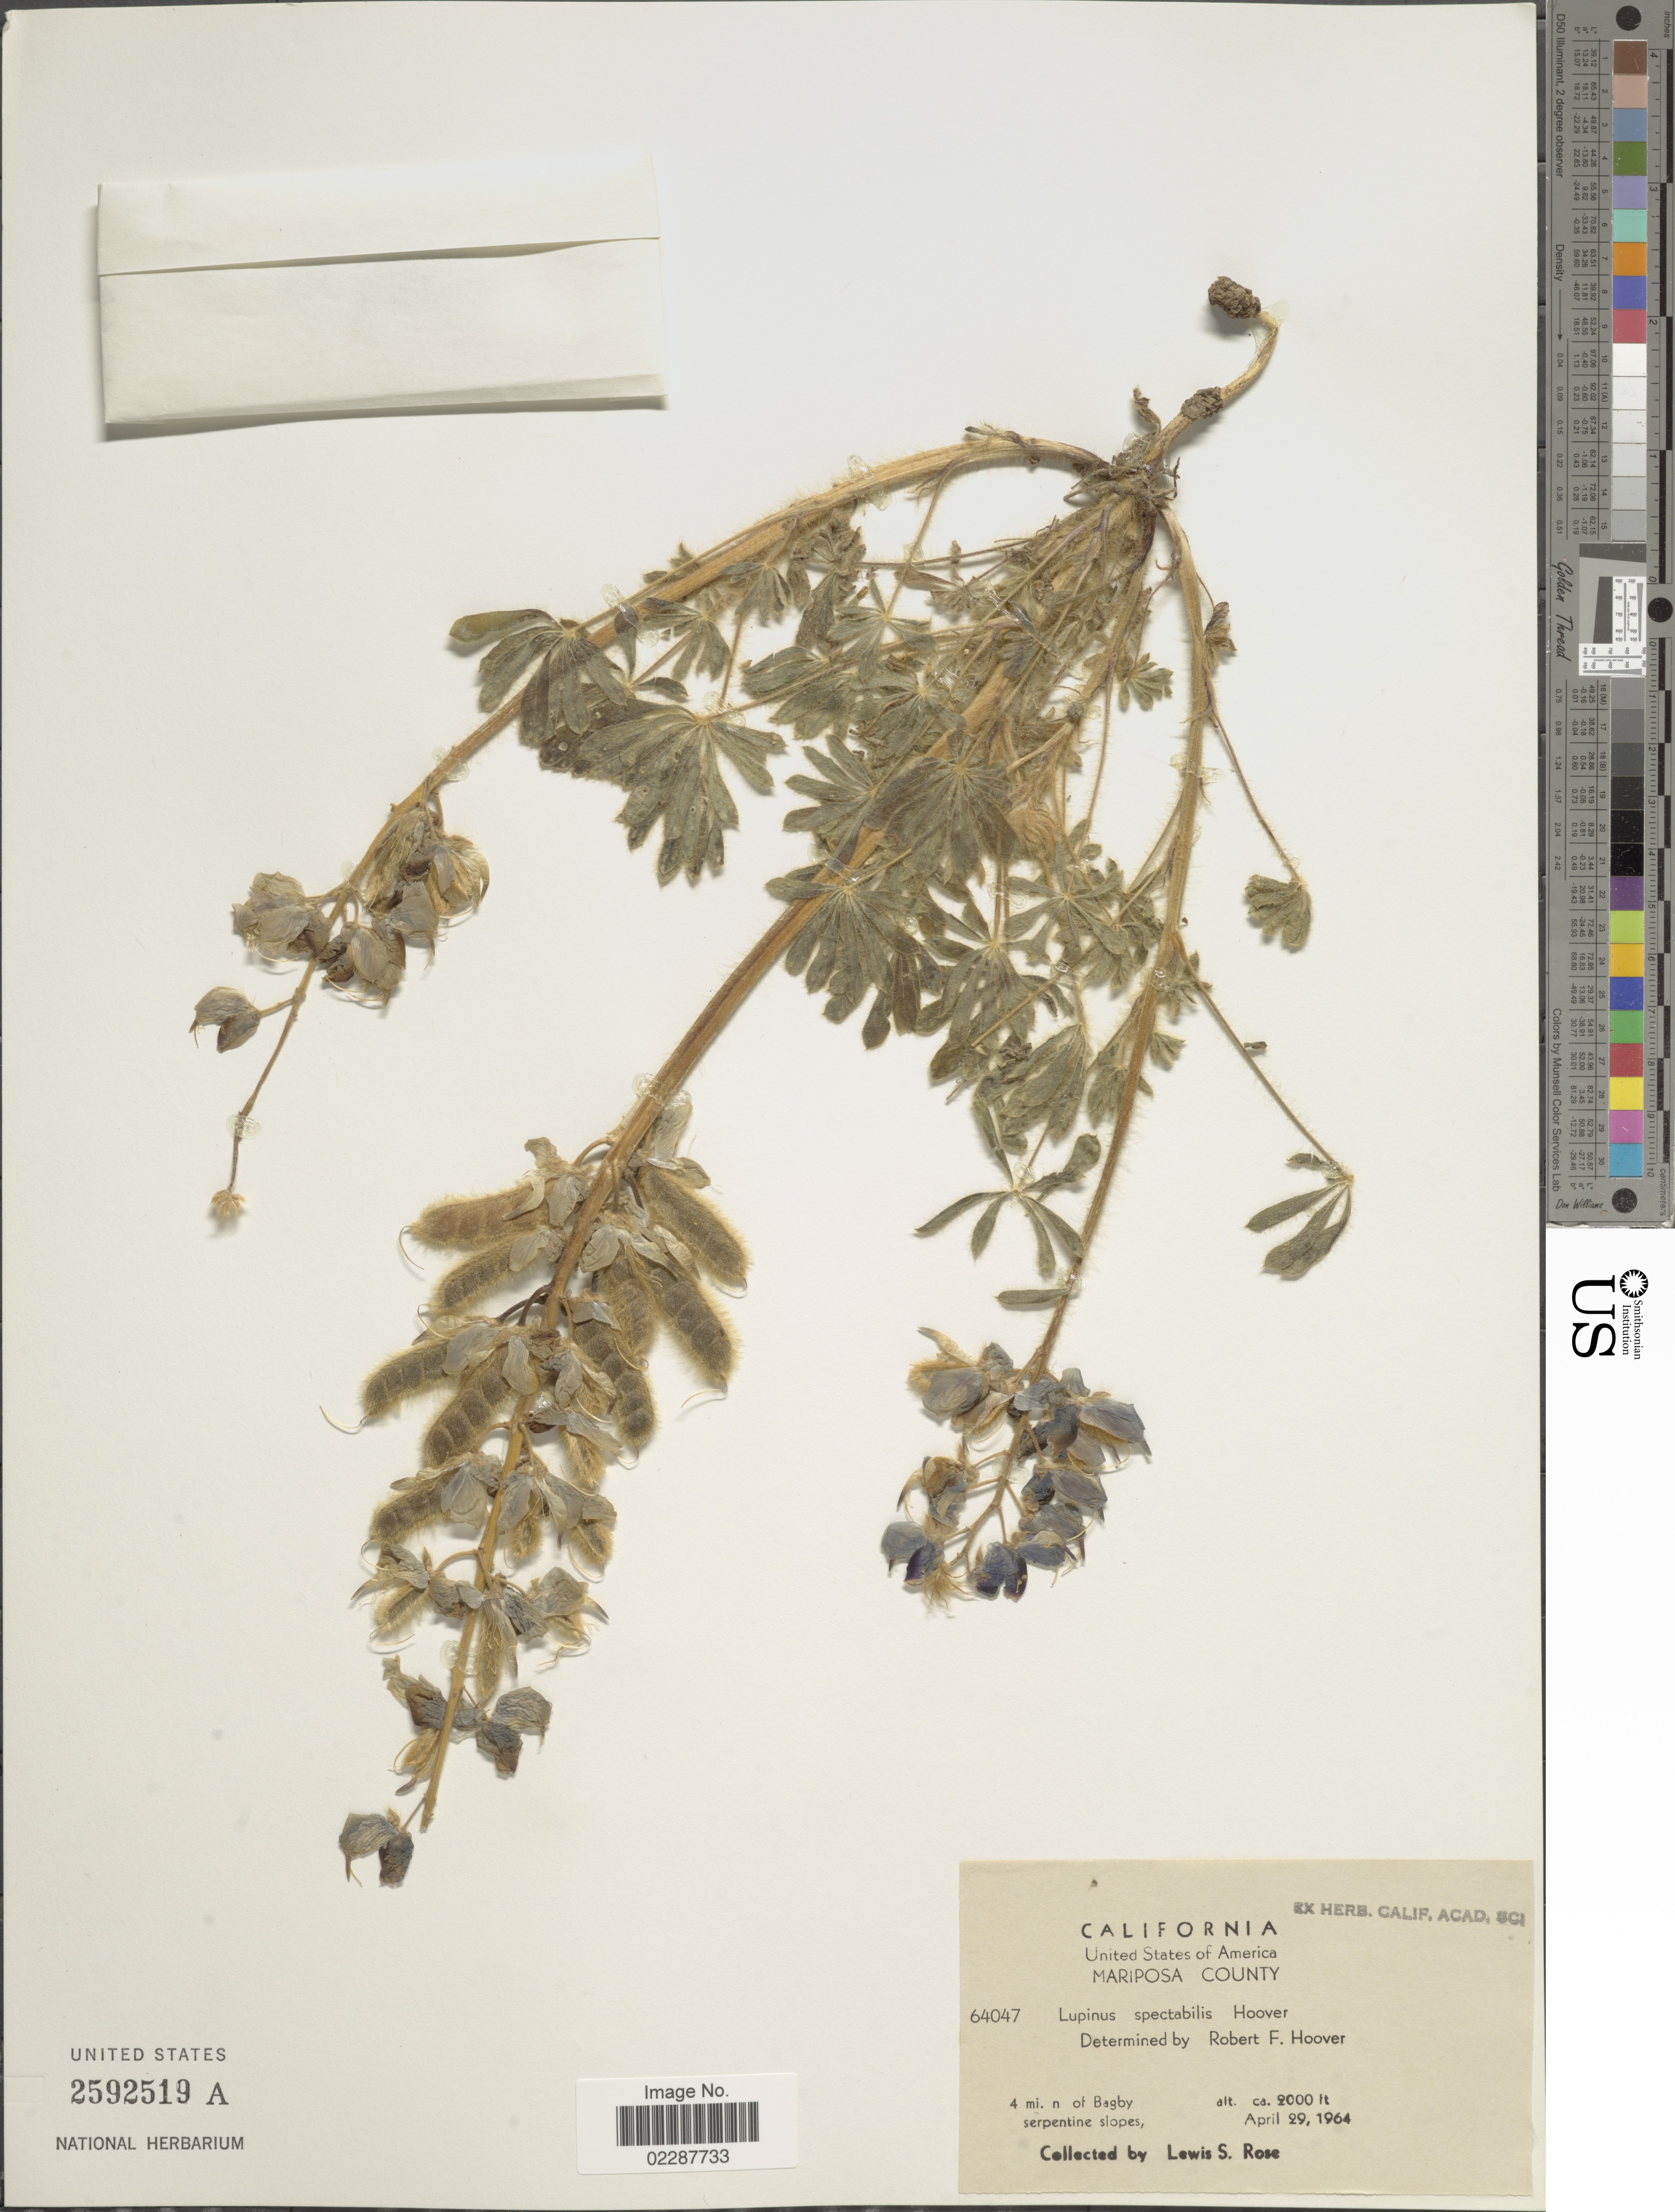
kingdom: Plantae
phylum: Tracheophyta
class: Magnoliopsida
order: Fabales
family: Fabaceae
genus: Lupinus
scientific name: Lupinus spectabilis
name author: Hoover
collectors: L. S. Rose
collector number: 64047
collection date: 1964-04-29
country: United States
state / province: California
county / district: Mariposa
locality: Mariposa County, 4 mi. n of Bagby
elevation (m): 610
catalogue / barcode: US 2592519A